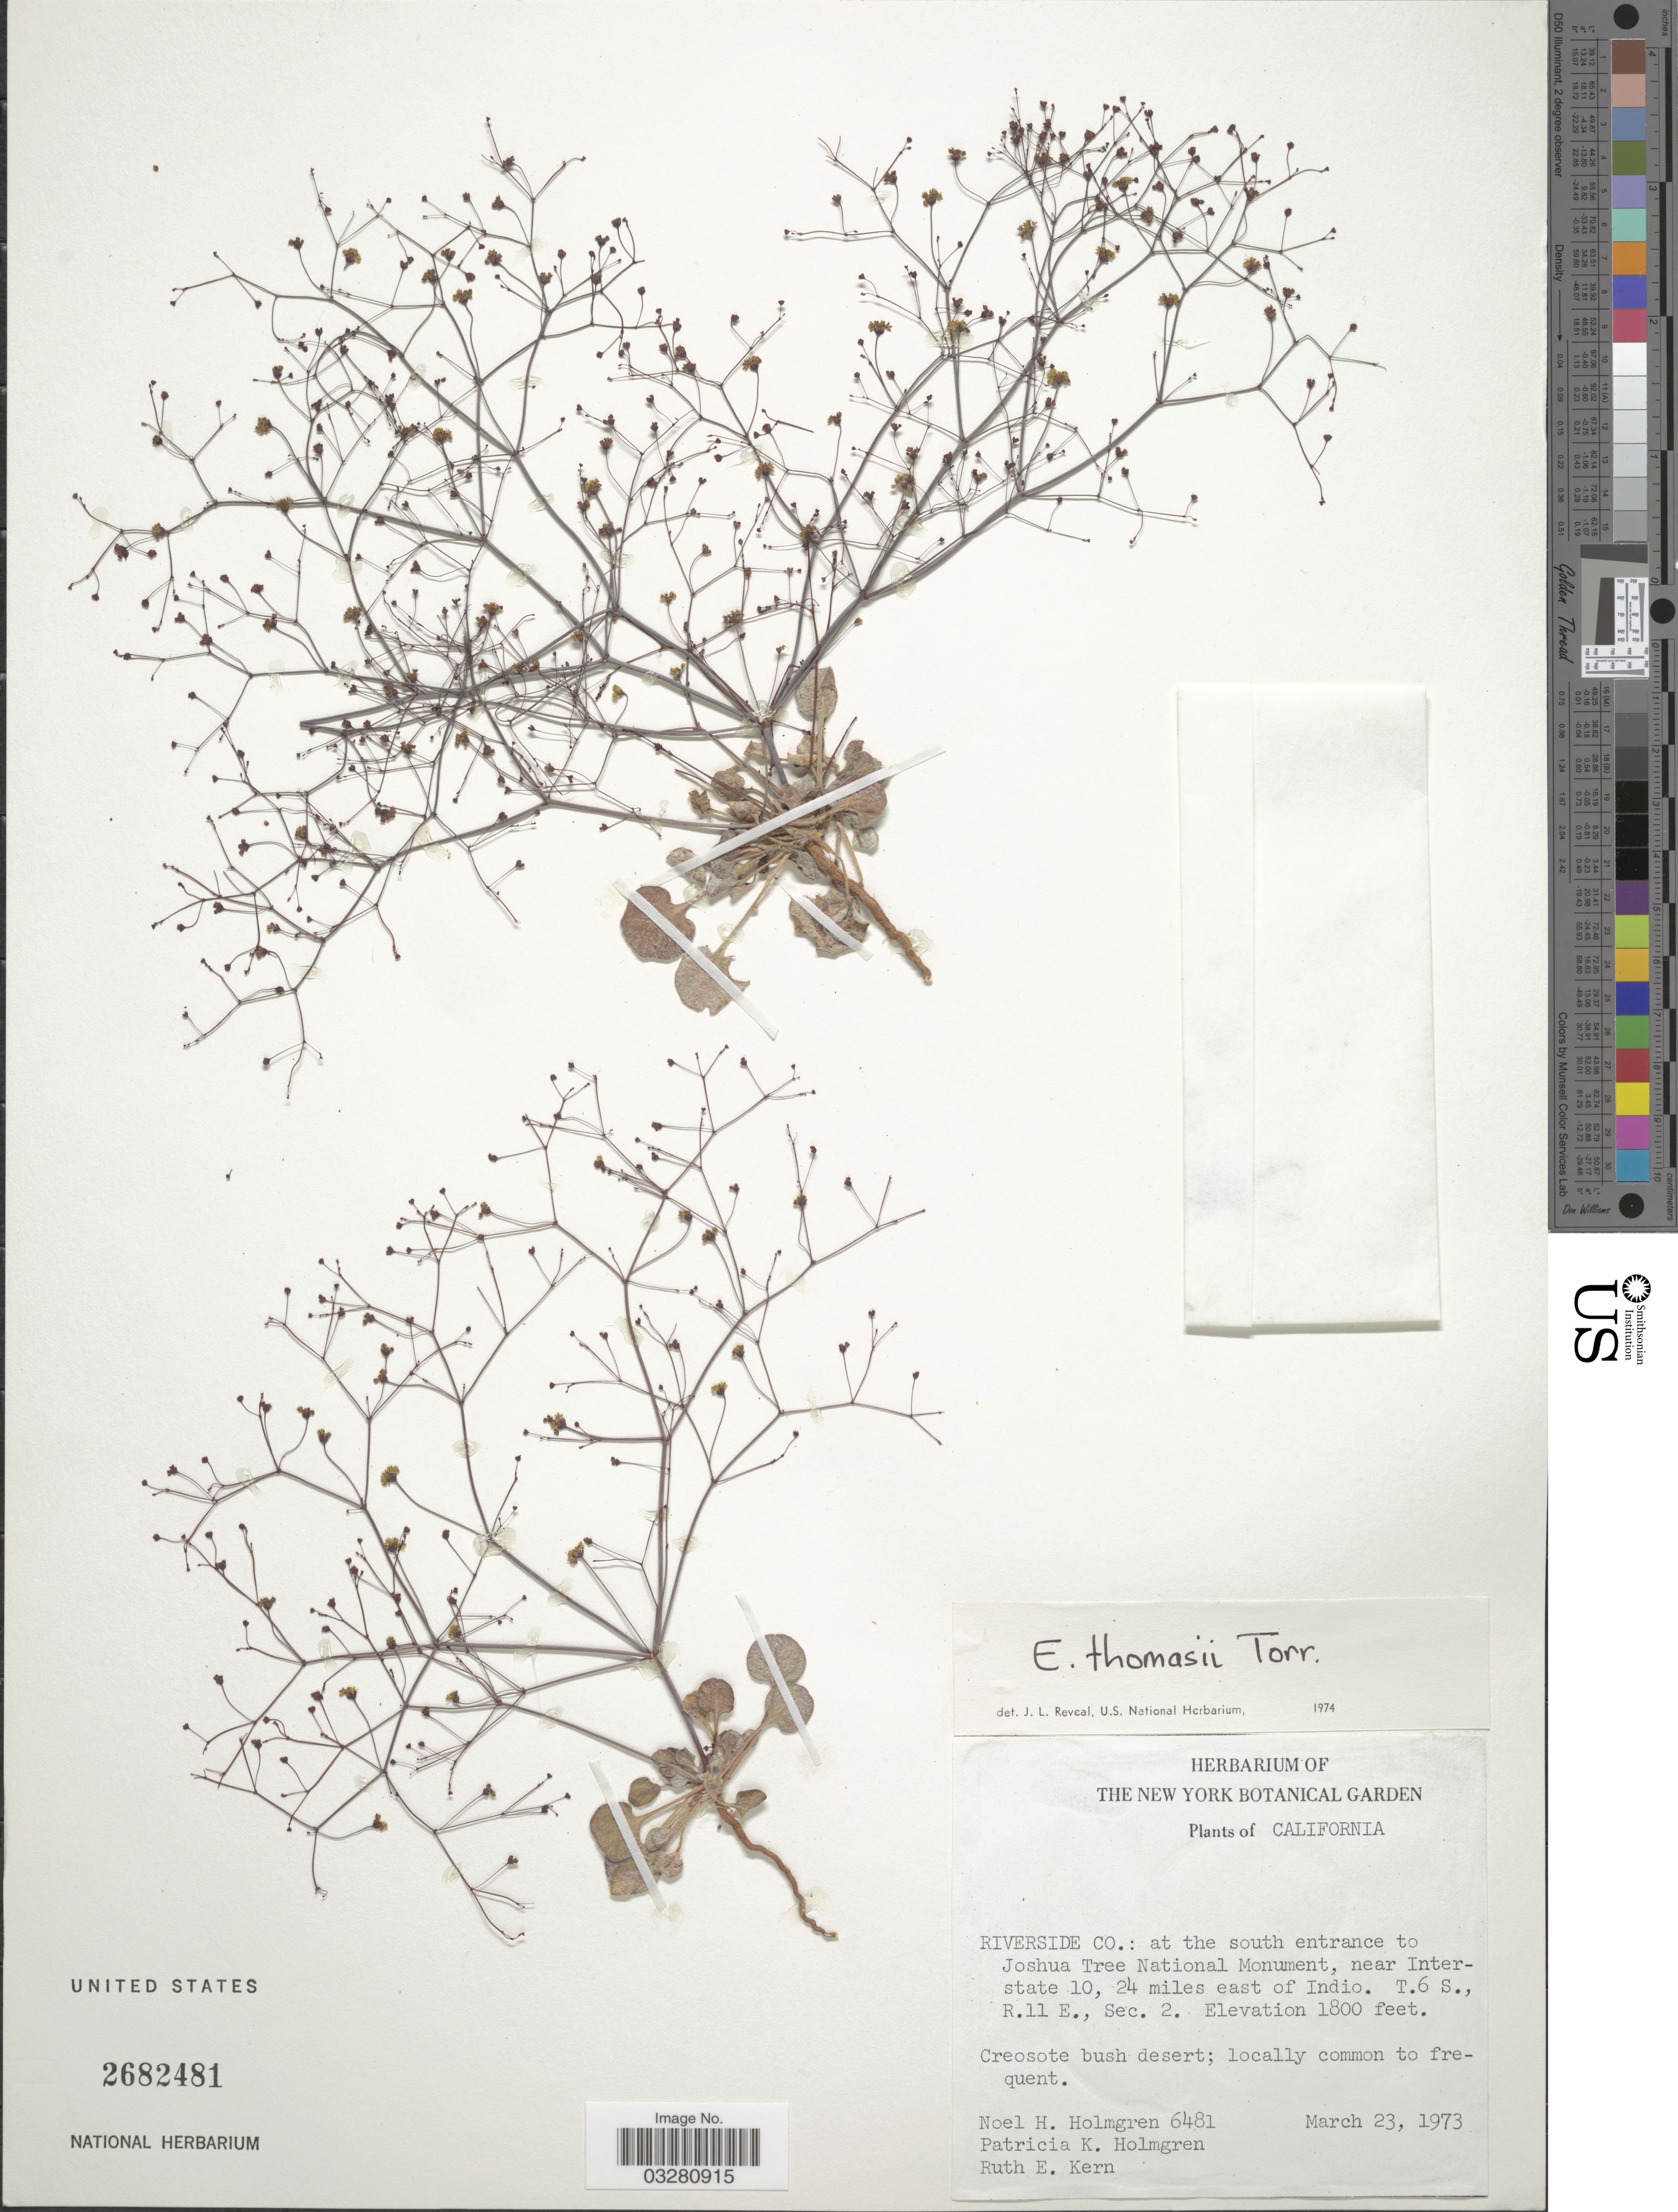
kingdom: Plantae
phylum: Tracheophyta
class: Magnoliopsida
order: Caryophyllales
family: Polygonaceae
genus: Eriogonum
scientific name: Eriogonum thomasii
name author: Torr.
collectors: N. H. Holmgren, P. K. Holmgren & R. Kern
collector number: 6481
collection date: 1973-03-23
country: United States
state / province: California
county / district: Riverside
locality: Riverside Co.: at the south entrance to Joshua Tree National Monument, near Interstate 10, 24 miles east of Indio. T.6S., R.11E., Sec.2.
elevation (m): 549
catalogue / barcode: US 2682481